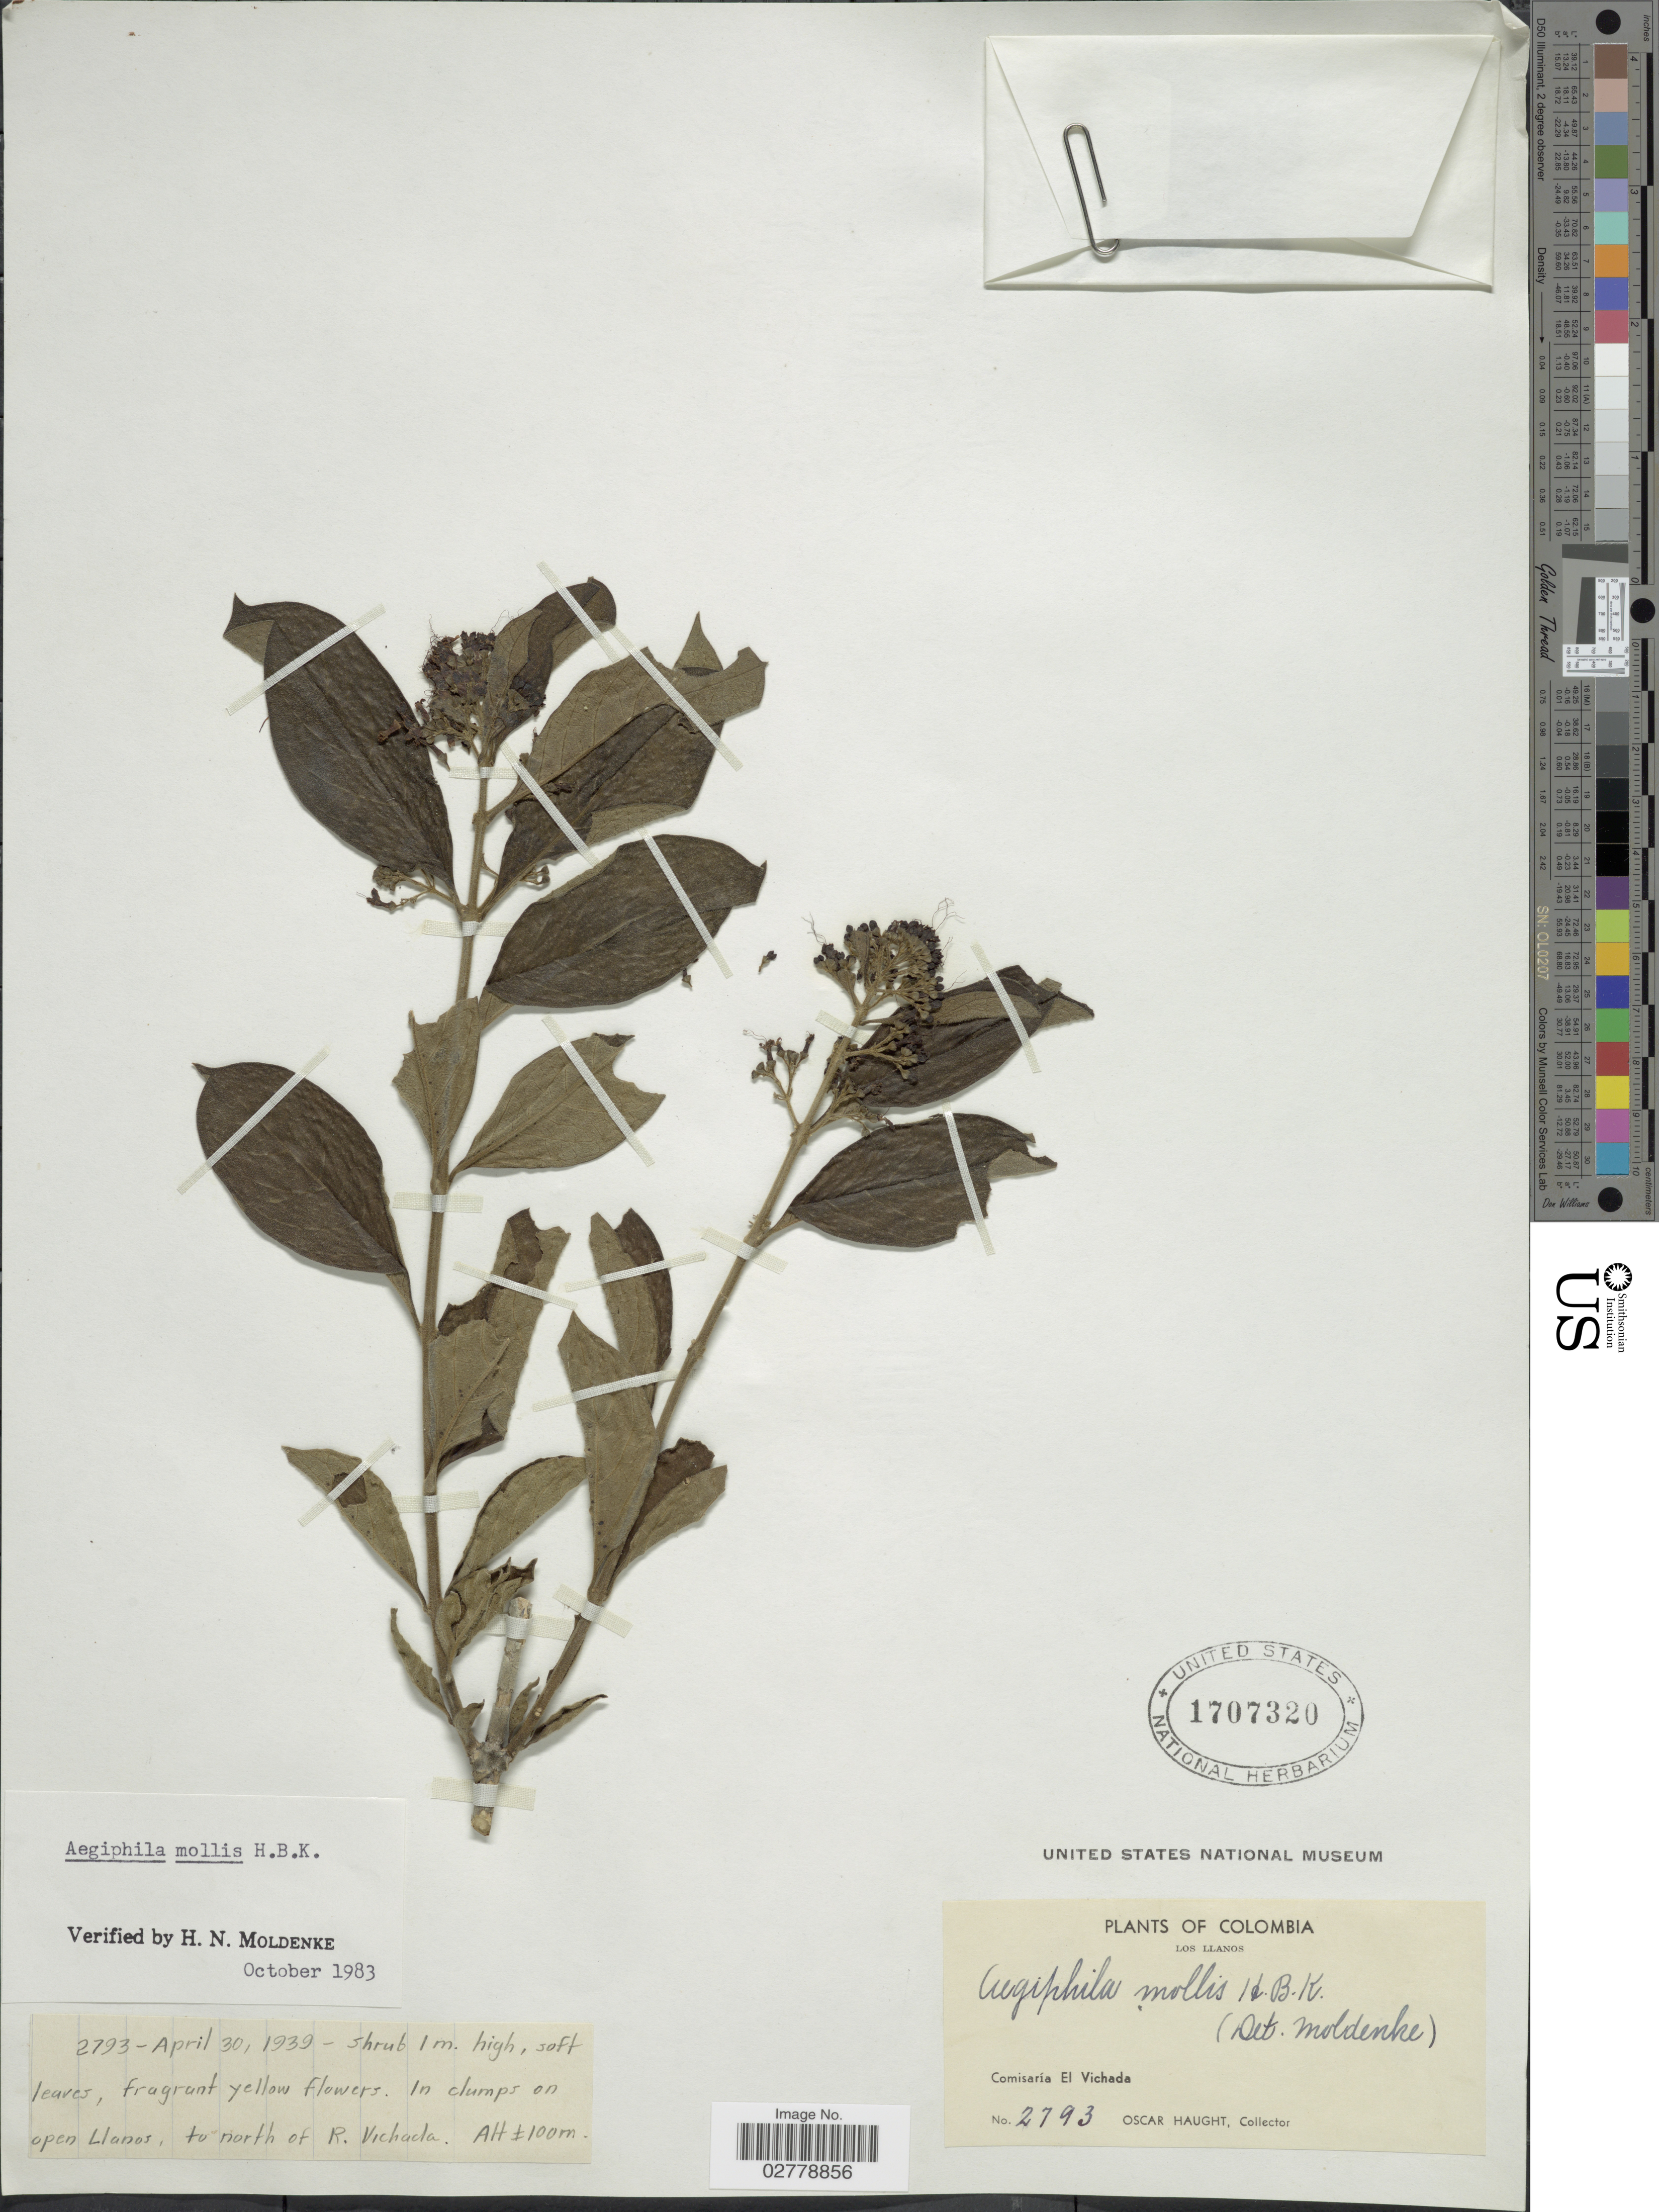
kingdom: Plantae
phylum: Tracheophyta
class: Magnoliopsida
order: Lamiales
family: Lamiaceae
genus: Aegiphila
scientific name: Aegiphila mollis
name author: Kunth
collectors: O. L. Haught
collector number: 2793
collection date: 1939-04-30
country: Colombia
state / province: Vichada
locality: Los Llanos, Comisaría El Vichada, In clumps on open Llanos, to north of R. Vichada.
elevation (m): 100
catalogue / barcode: US 1707320